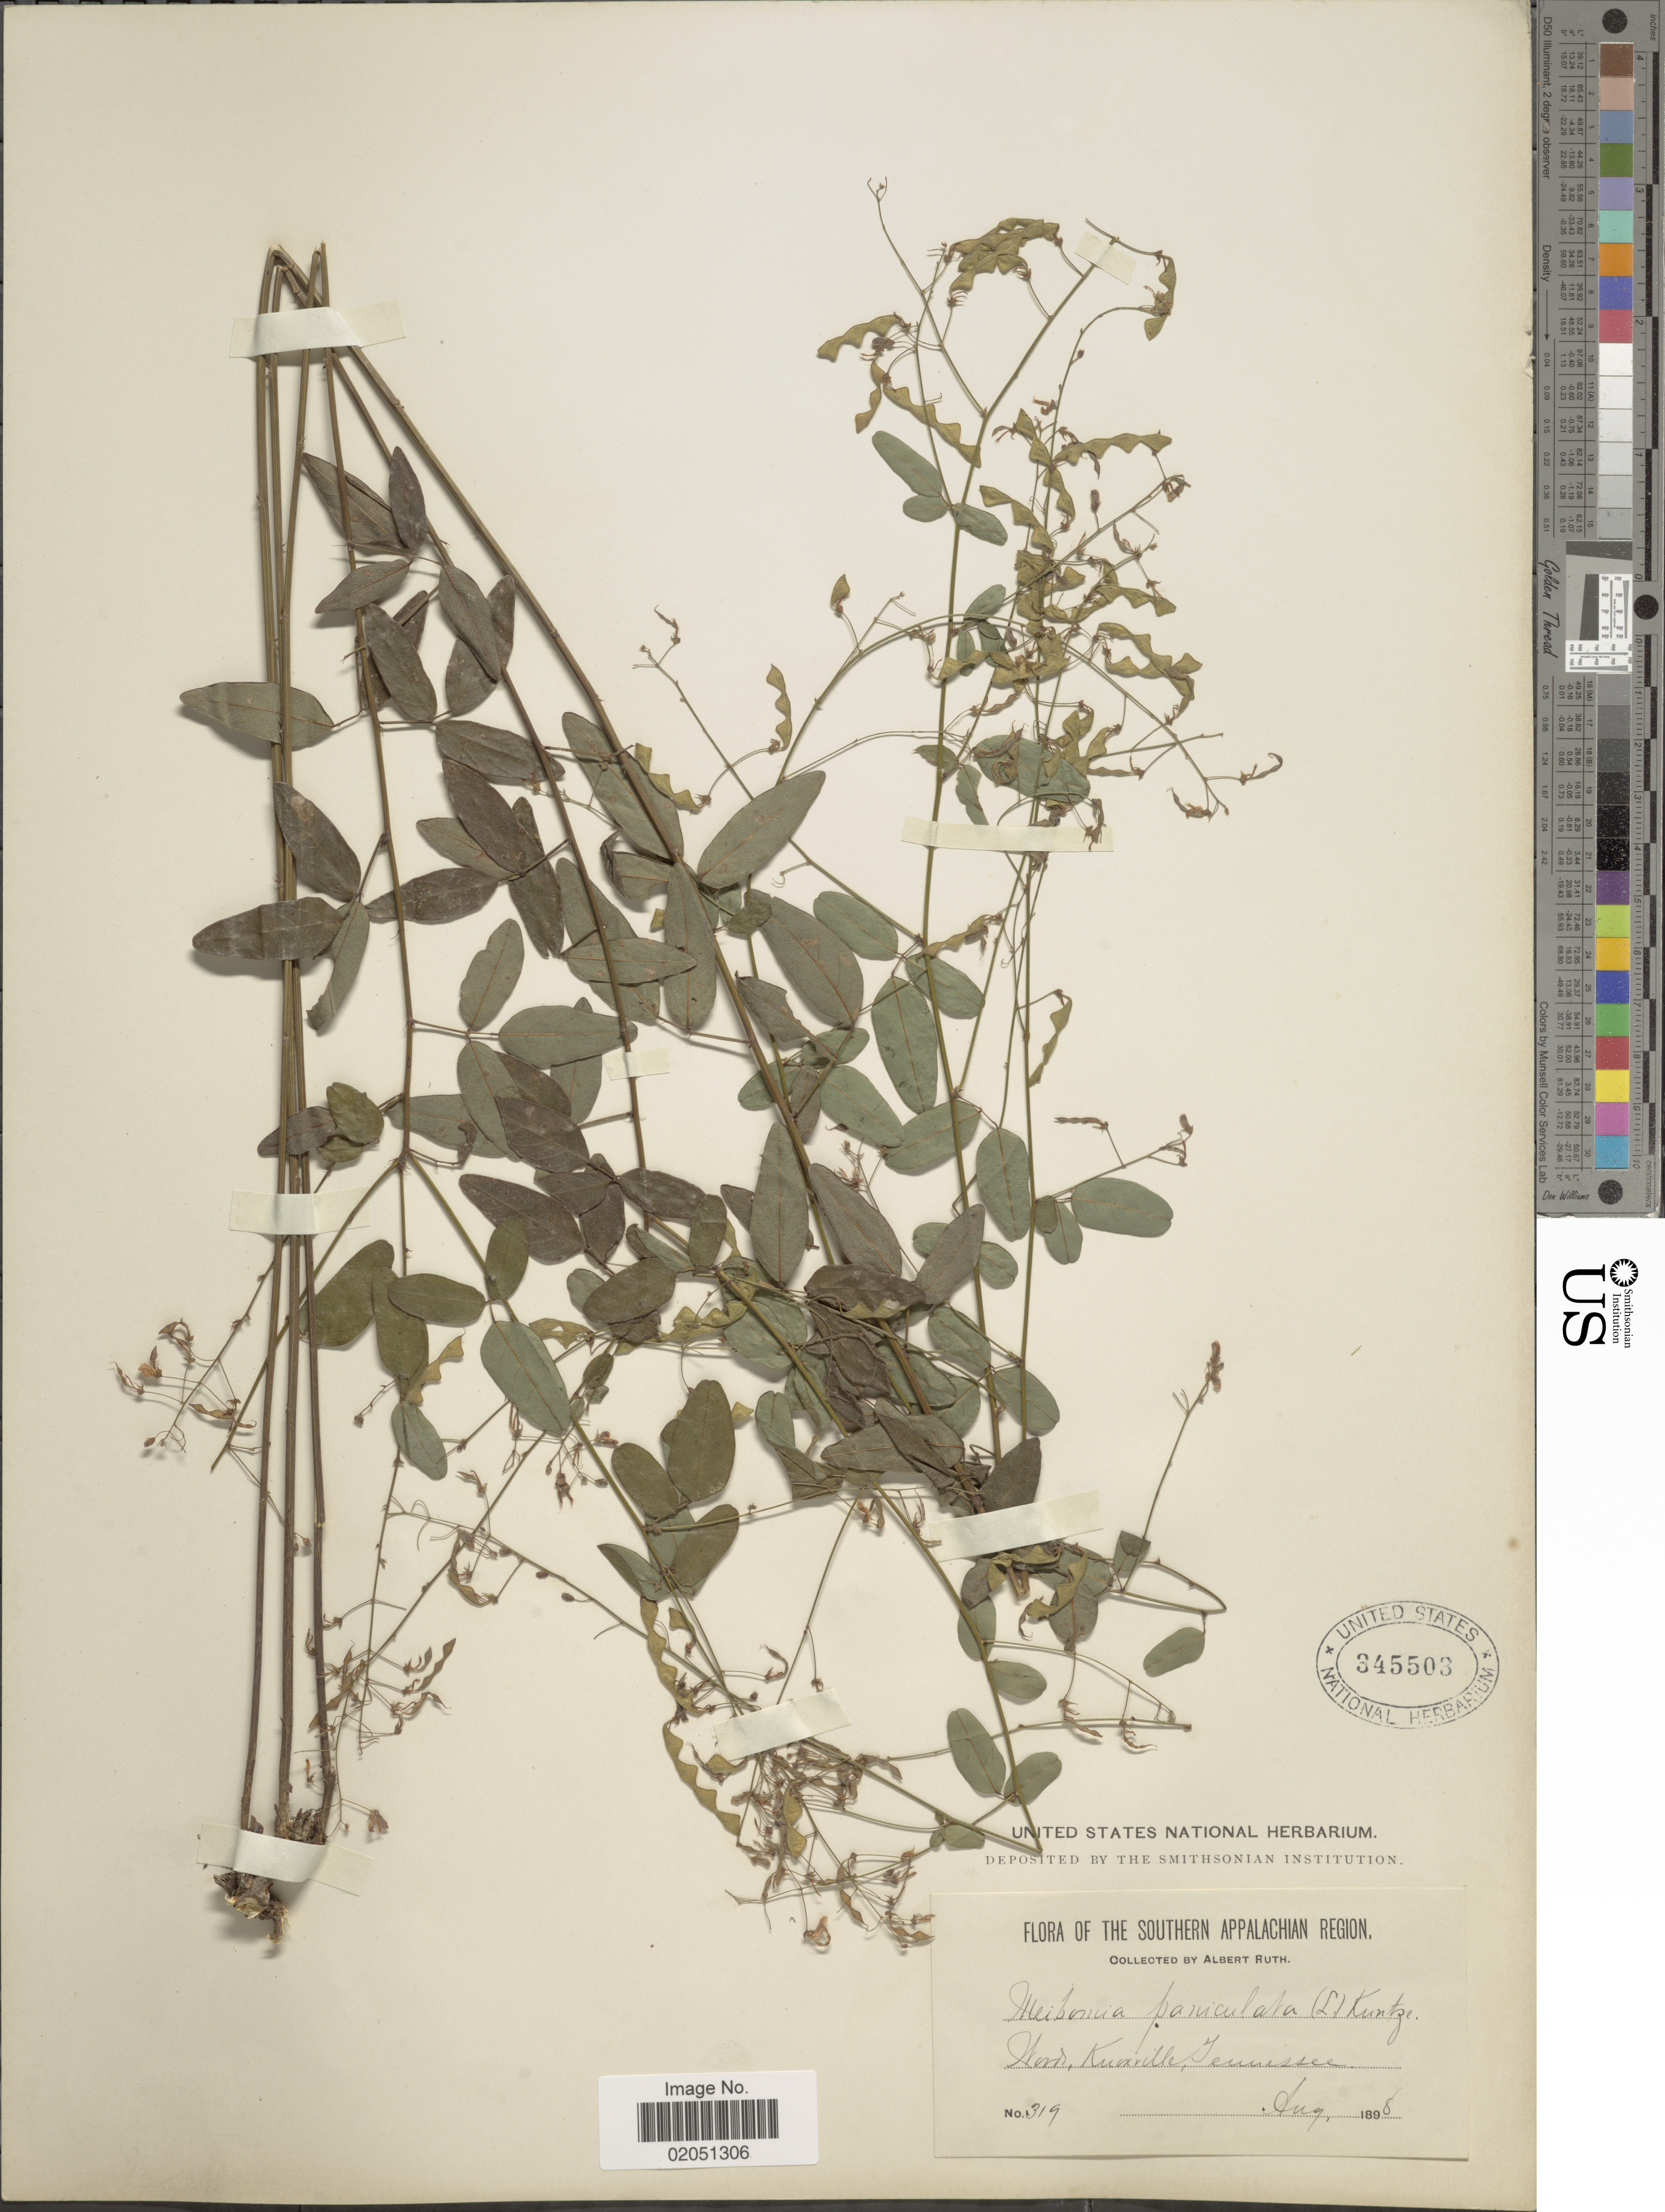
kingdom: Plantae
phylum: Tracheophyta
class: Magnoliopsida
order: Fabales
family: Fabaceae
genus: Desmodium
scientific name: Desmodium paniculatum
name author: (L.) DC.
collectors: A. Ruth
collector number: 319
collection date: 1898-08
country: United States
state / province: Tennessee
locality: The Southern Appalachian Region, Woods, Knoxville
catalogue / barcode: US 345503